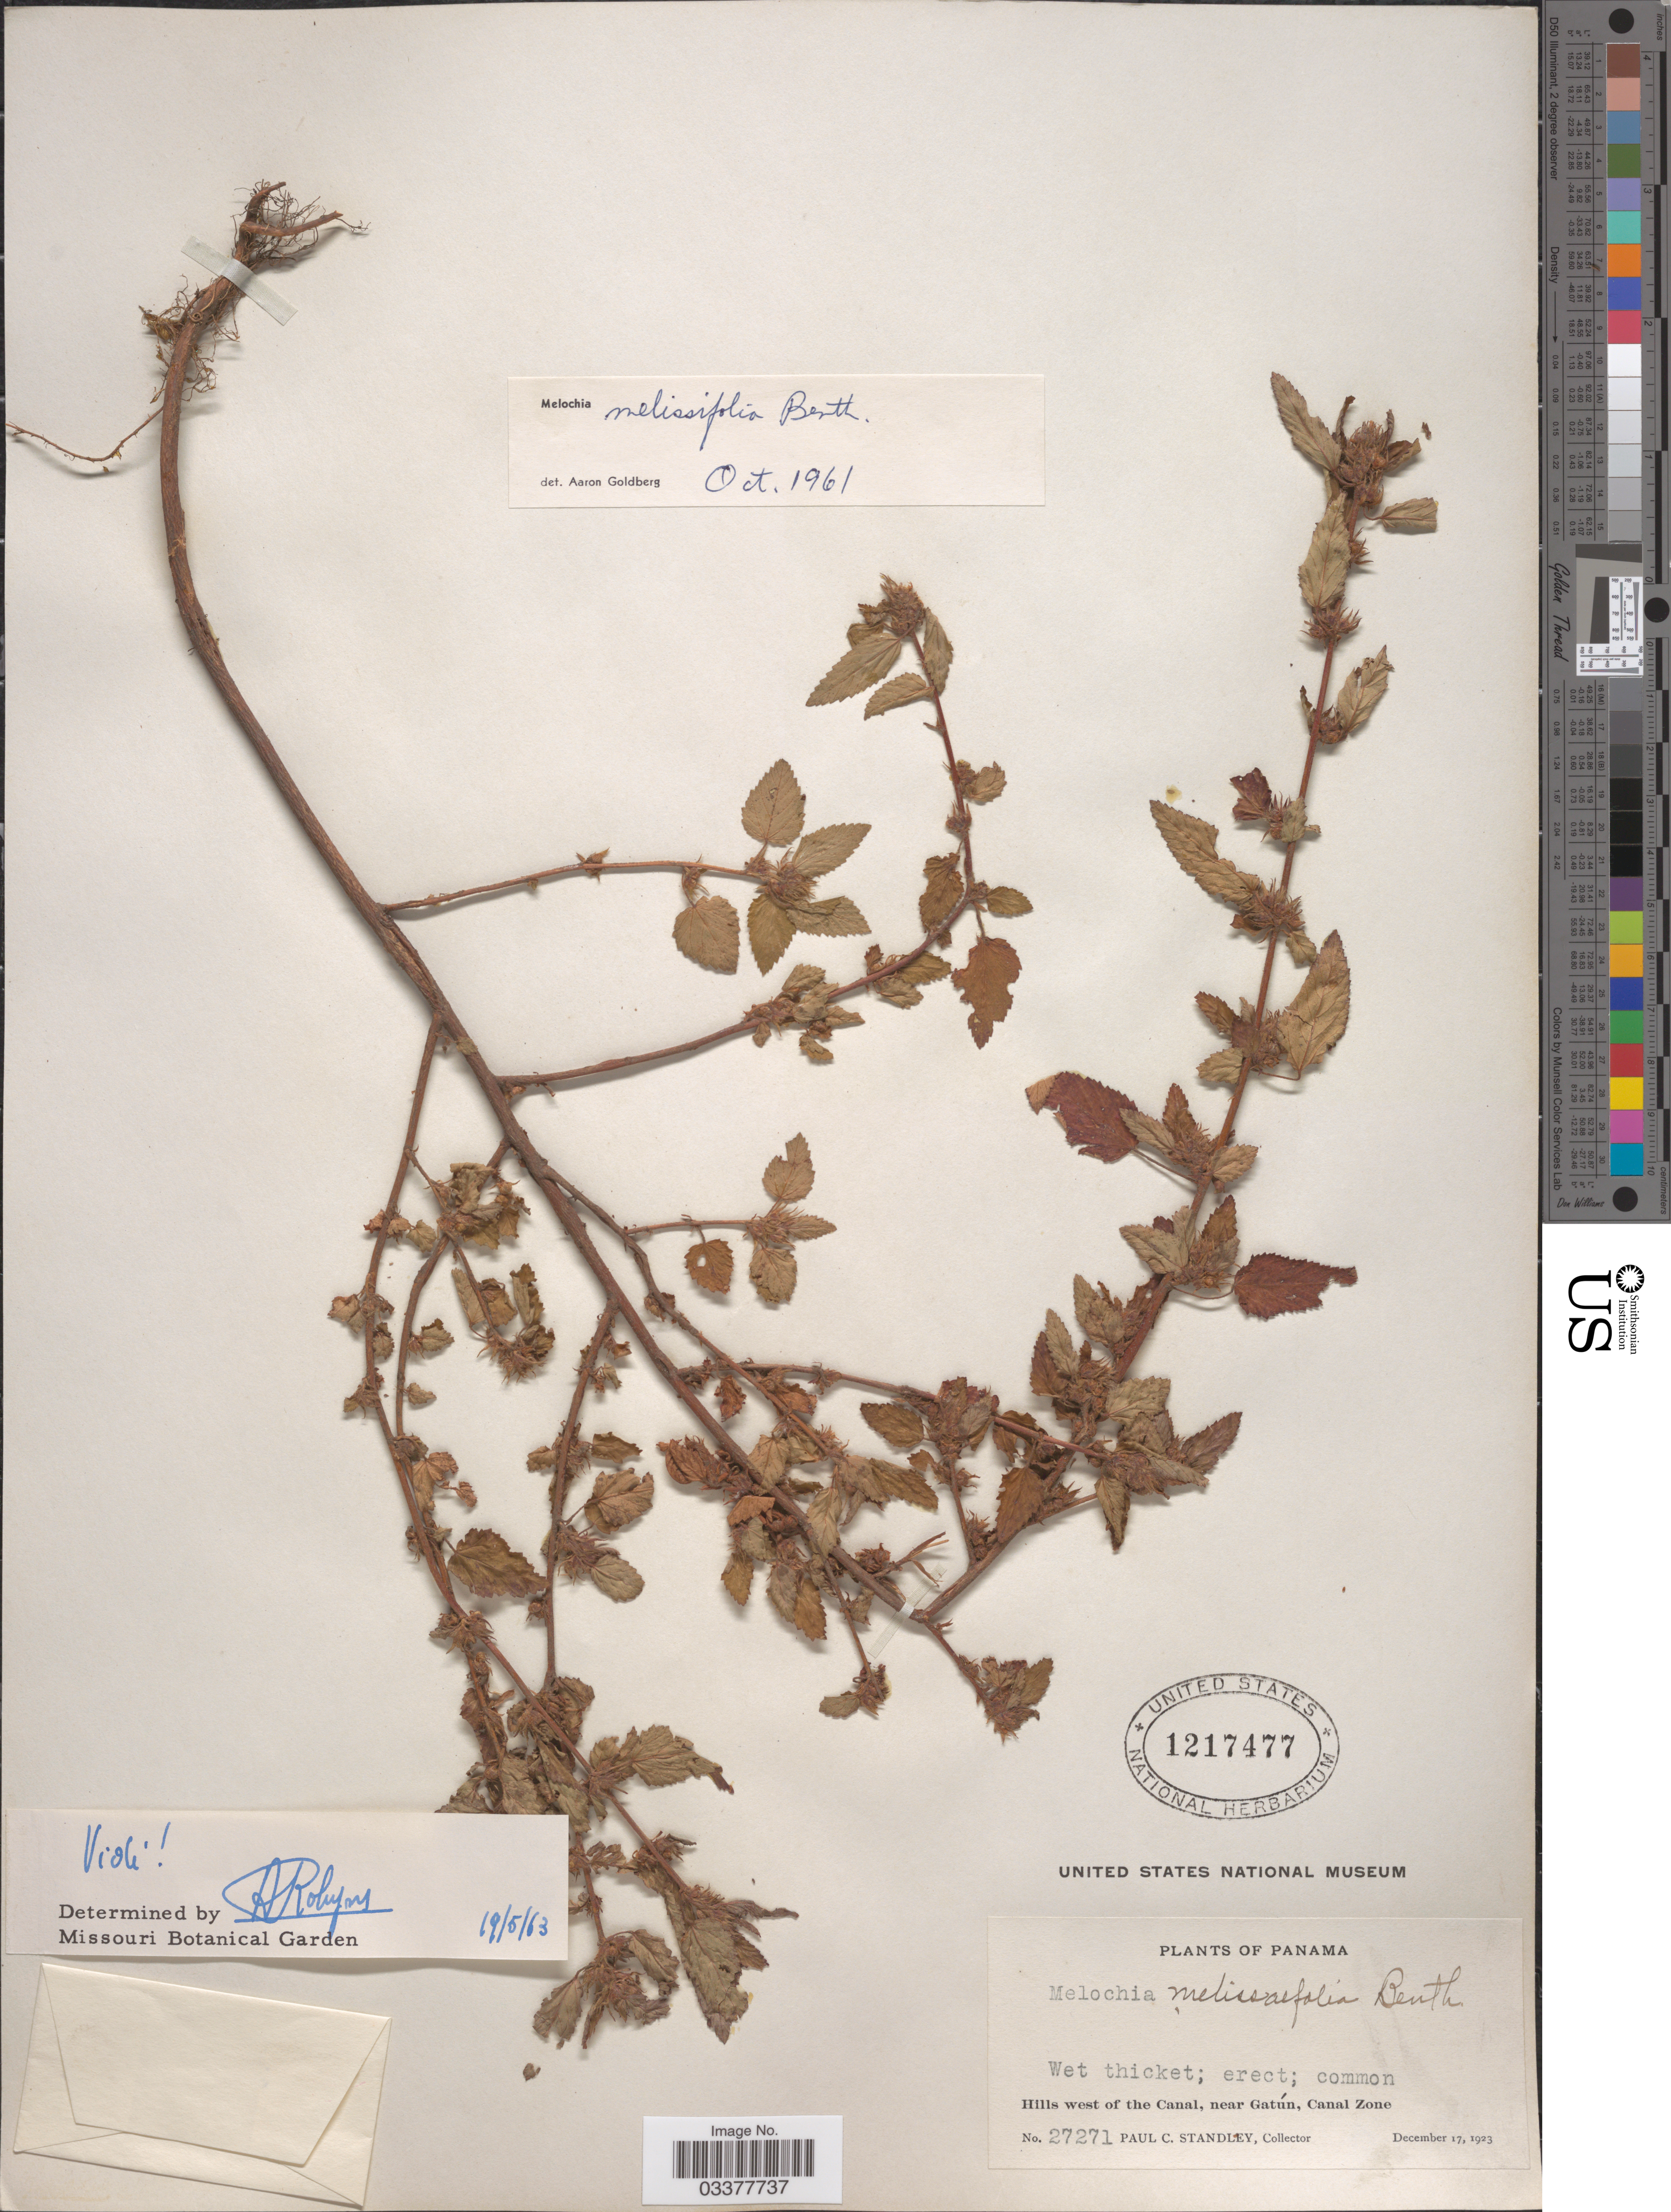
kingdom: Plantae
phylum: Tracheophyta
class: Magnoliopsida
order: Malvales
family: Malvaceae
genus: Melochia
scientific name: Melochia melissifolia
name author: Benth.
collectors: P. C. Standley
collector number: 27271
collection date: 1923-12-17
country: Panama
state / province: Colón / Panamá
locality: Hills west of the Canal, near Gatún, Canal Zone.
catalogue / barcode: US 1217477